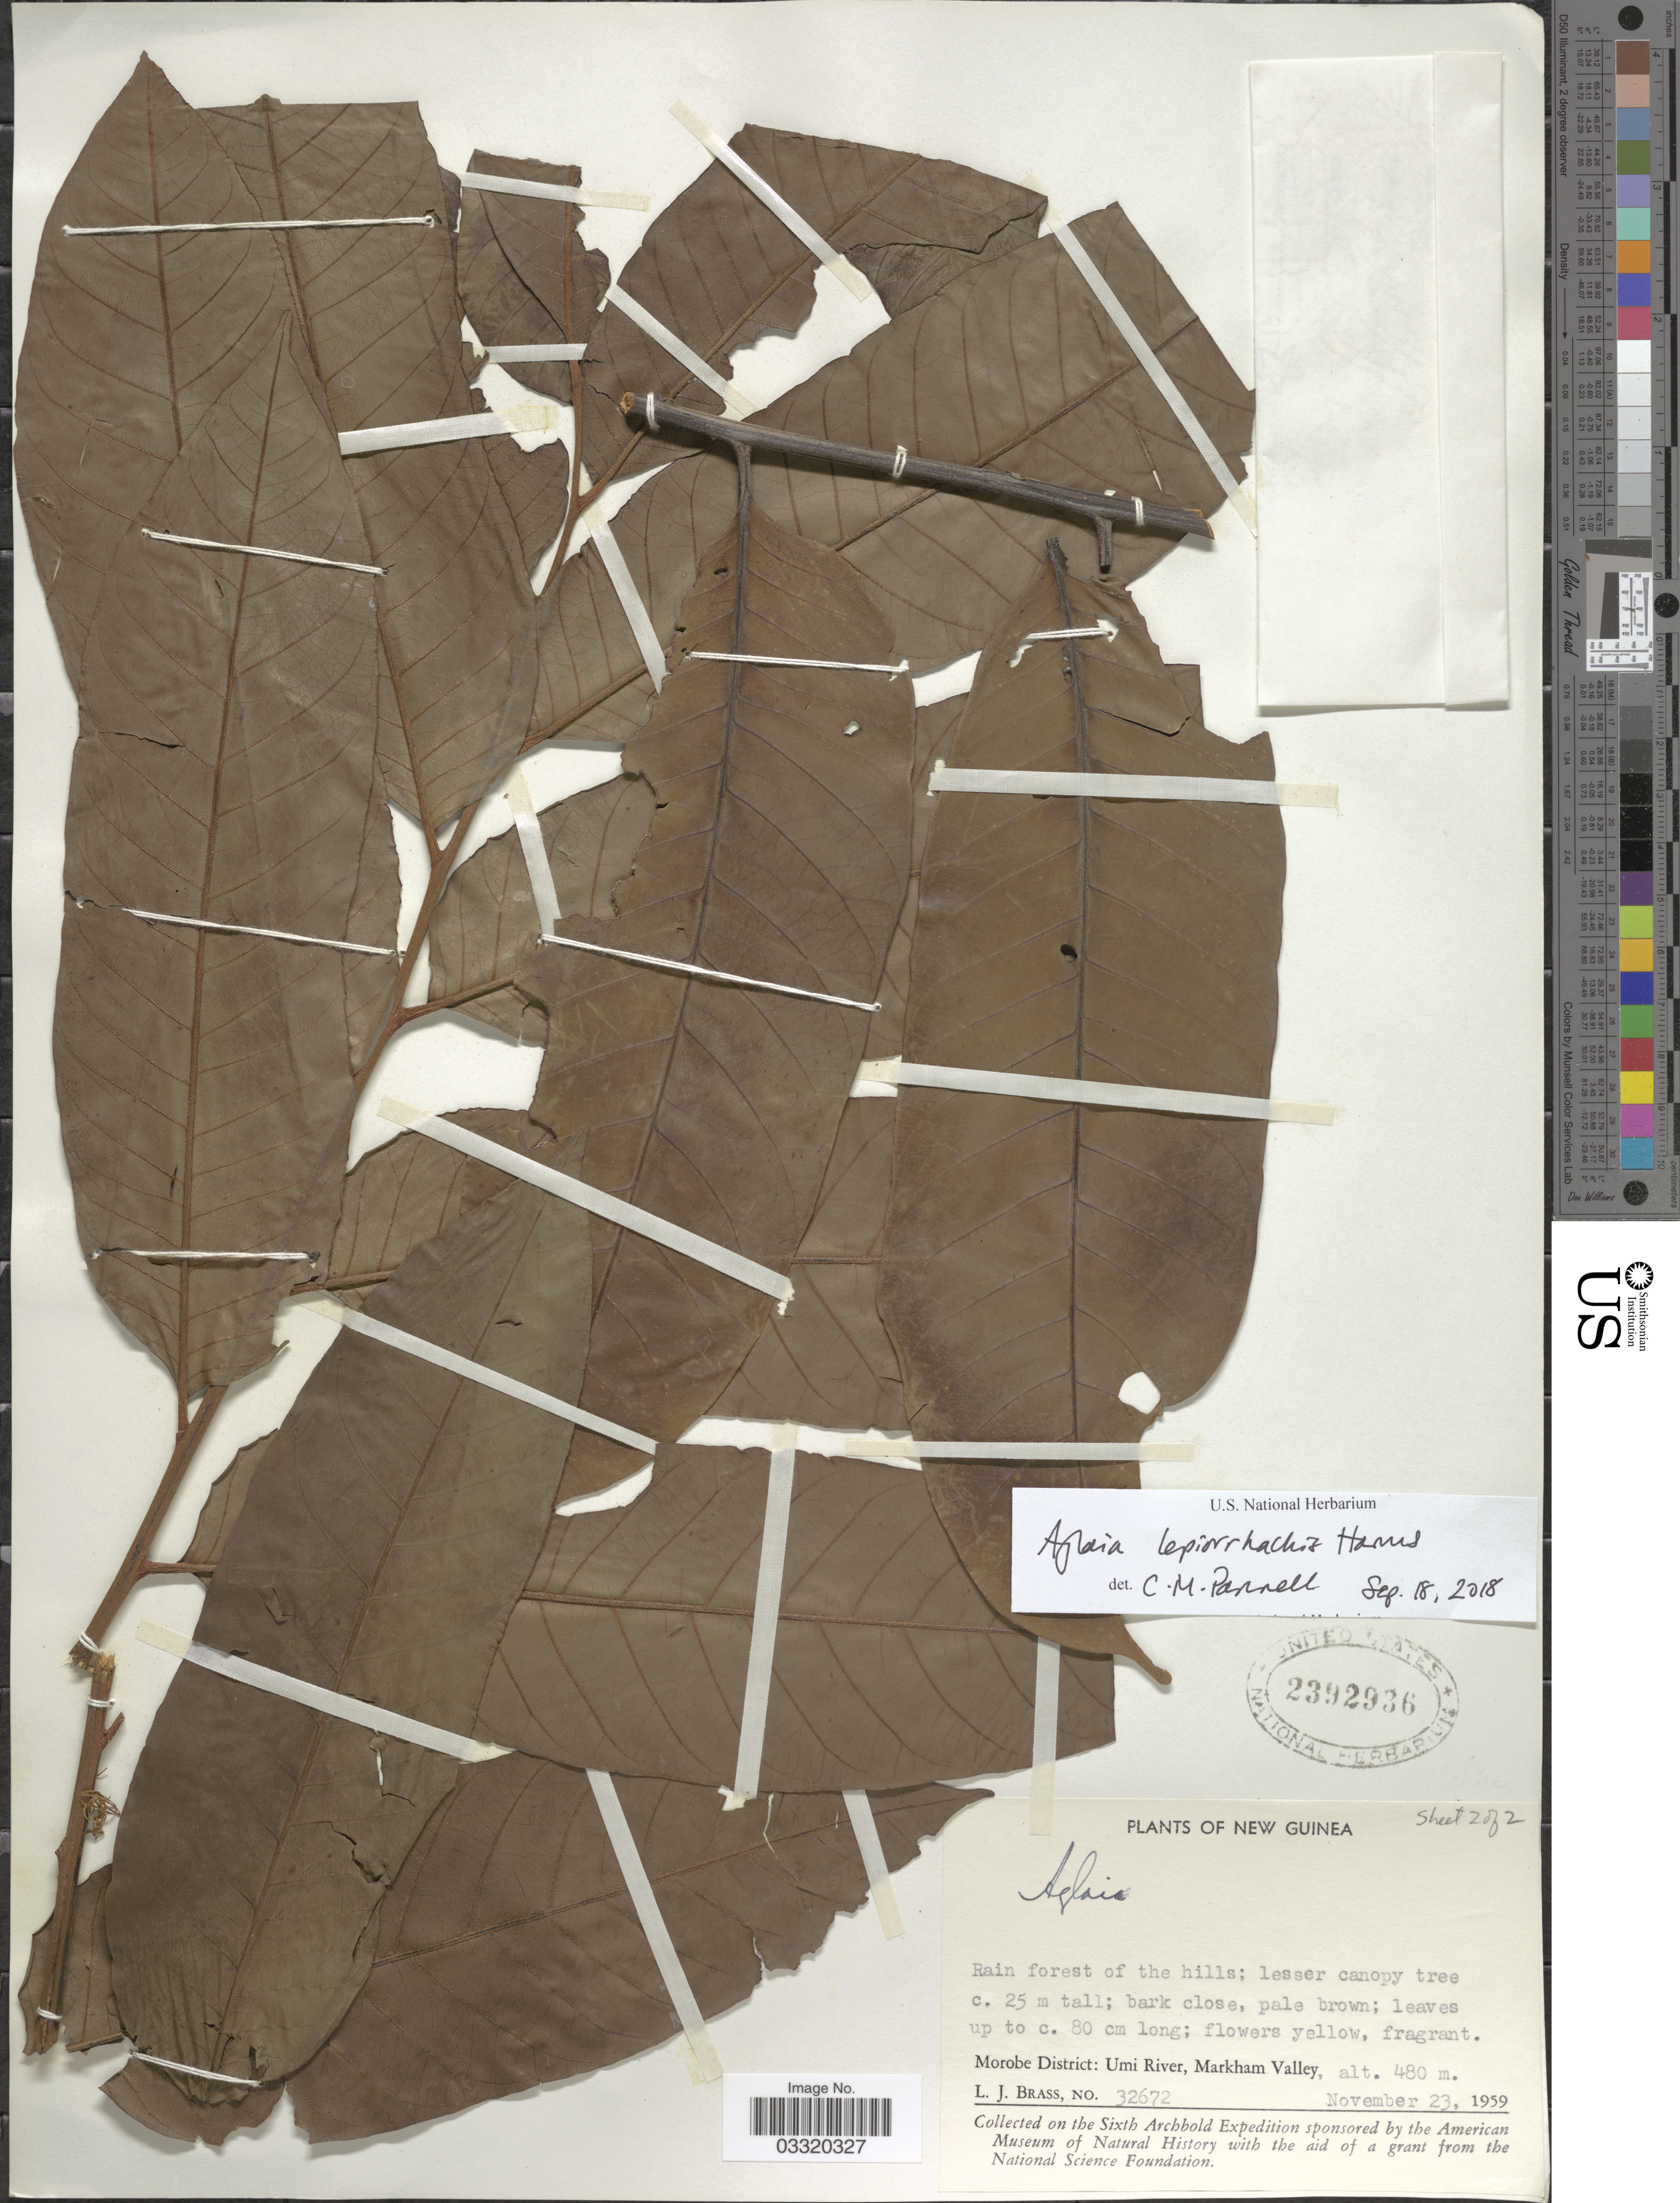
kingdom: Plantae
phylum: Tracheophyta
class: Magnoliopsida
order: Sapindales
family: Meliaceae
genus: Aglaia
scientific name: Aglaia lepiorrhachis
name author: Harms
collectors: L. J. Brass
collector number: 32672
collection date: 1959-11-23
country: Papua New Guinea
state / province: Morobe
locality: New Guinea. Morobe District: Umi River, Markham Valley.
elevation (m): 480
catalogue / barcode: US 2392936